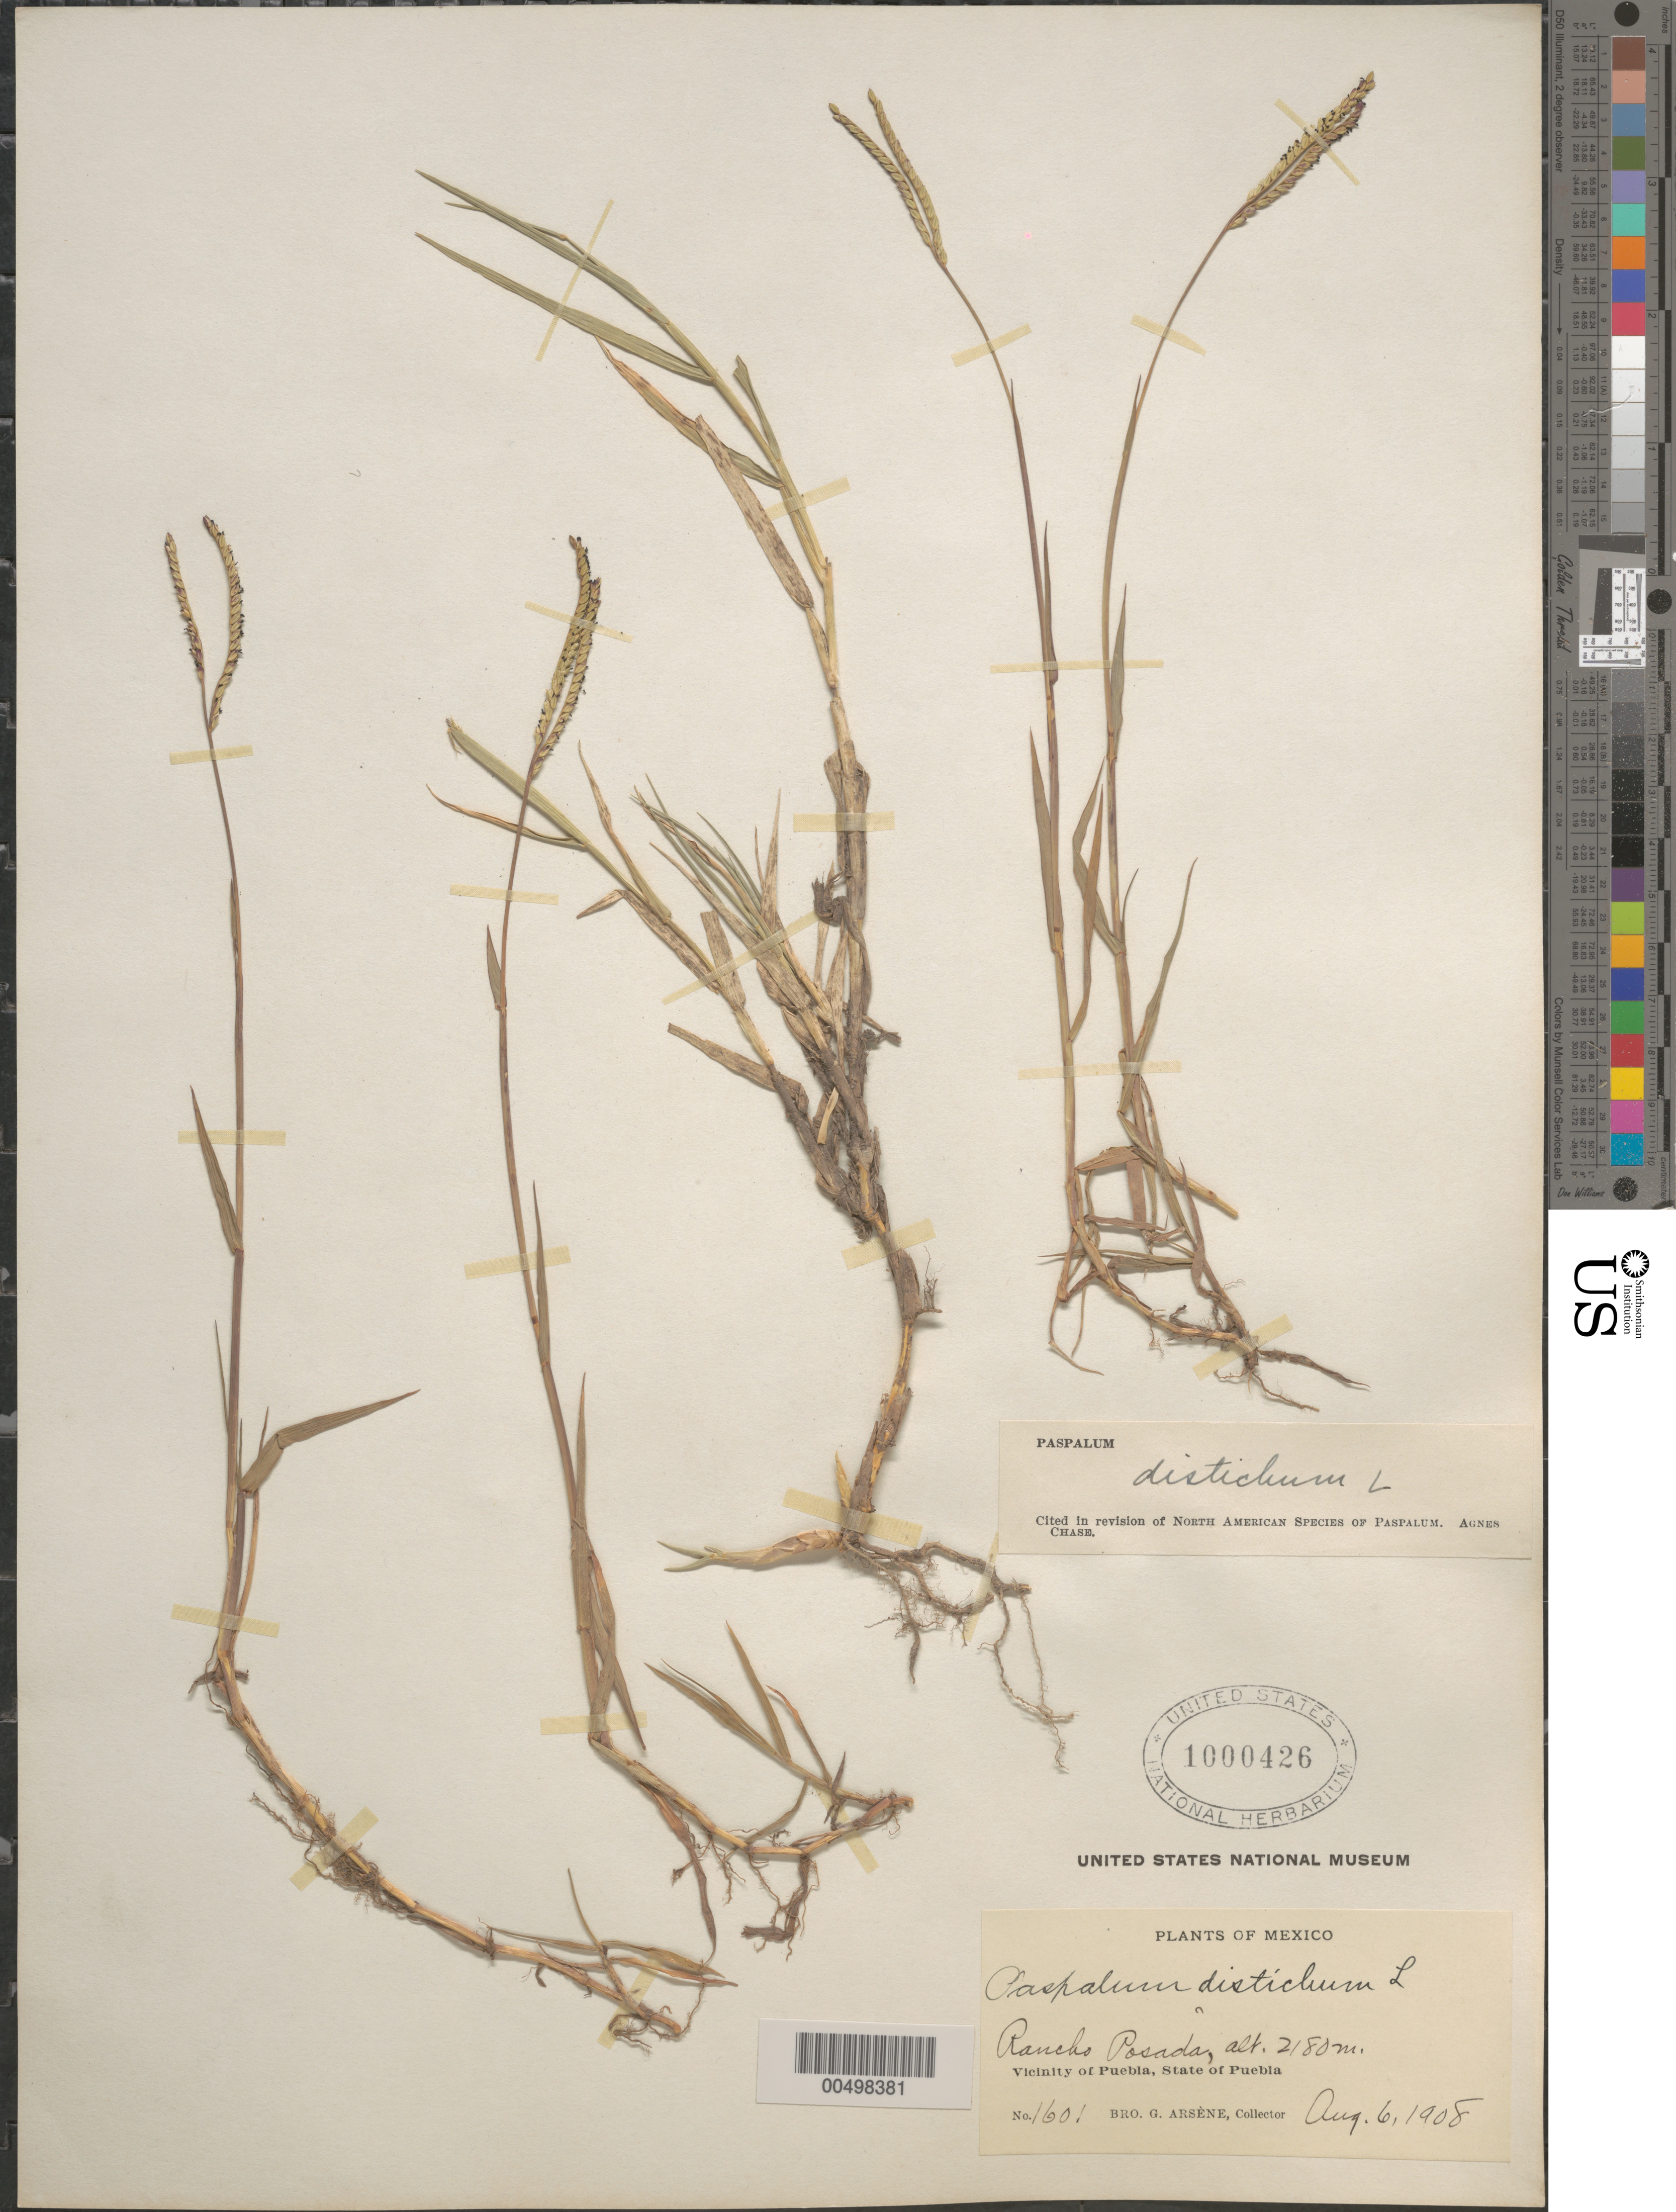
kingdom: Plantae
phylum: Tracheophyta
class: Liliopsida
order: Poales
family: Poaceae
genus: Paspalum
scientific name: Paspalum paspaloides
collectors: Bro. G. Arsène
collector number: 1601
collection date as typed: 6 Aug 1908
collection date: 1908-08-06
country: Mexico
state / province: Puebla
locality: Rancho Posada, vicinity of Puebla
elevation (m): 2180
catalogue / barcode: US 1000426